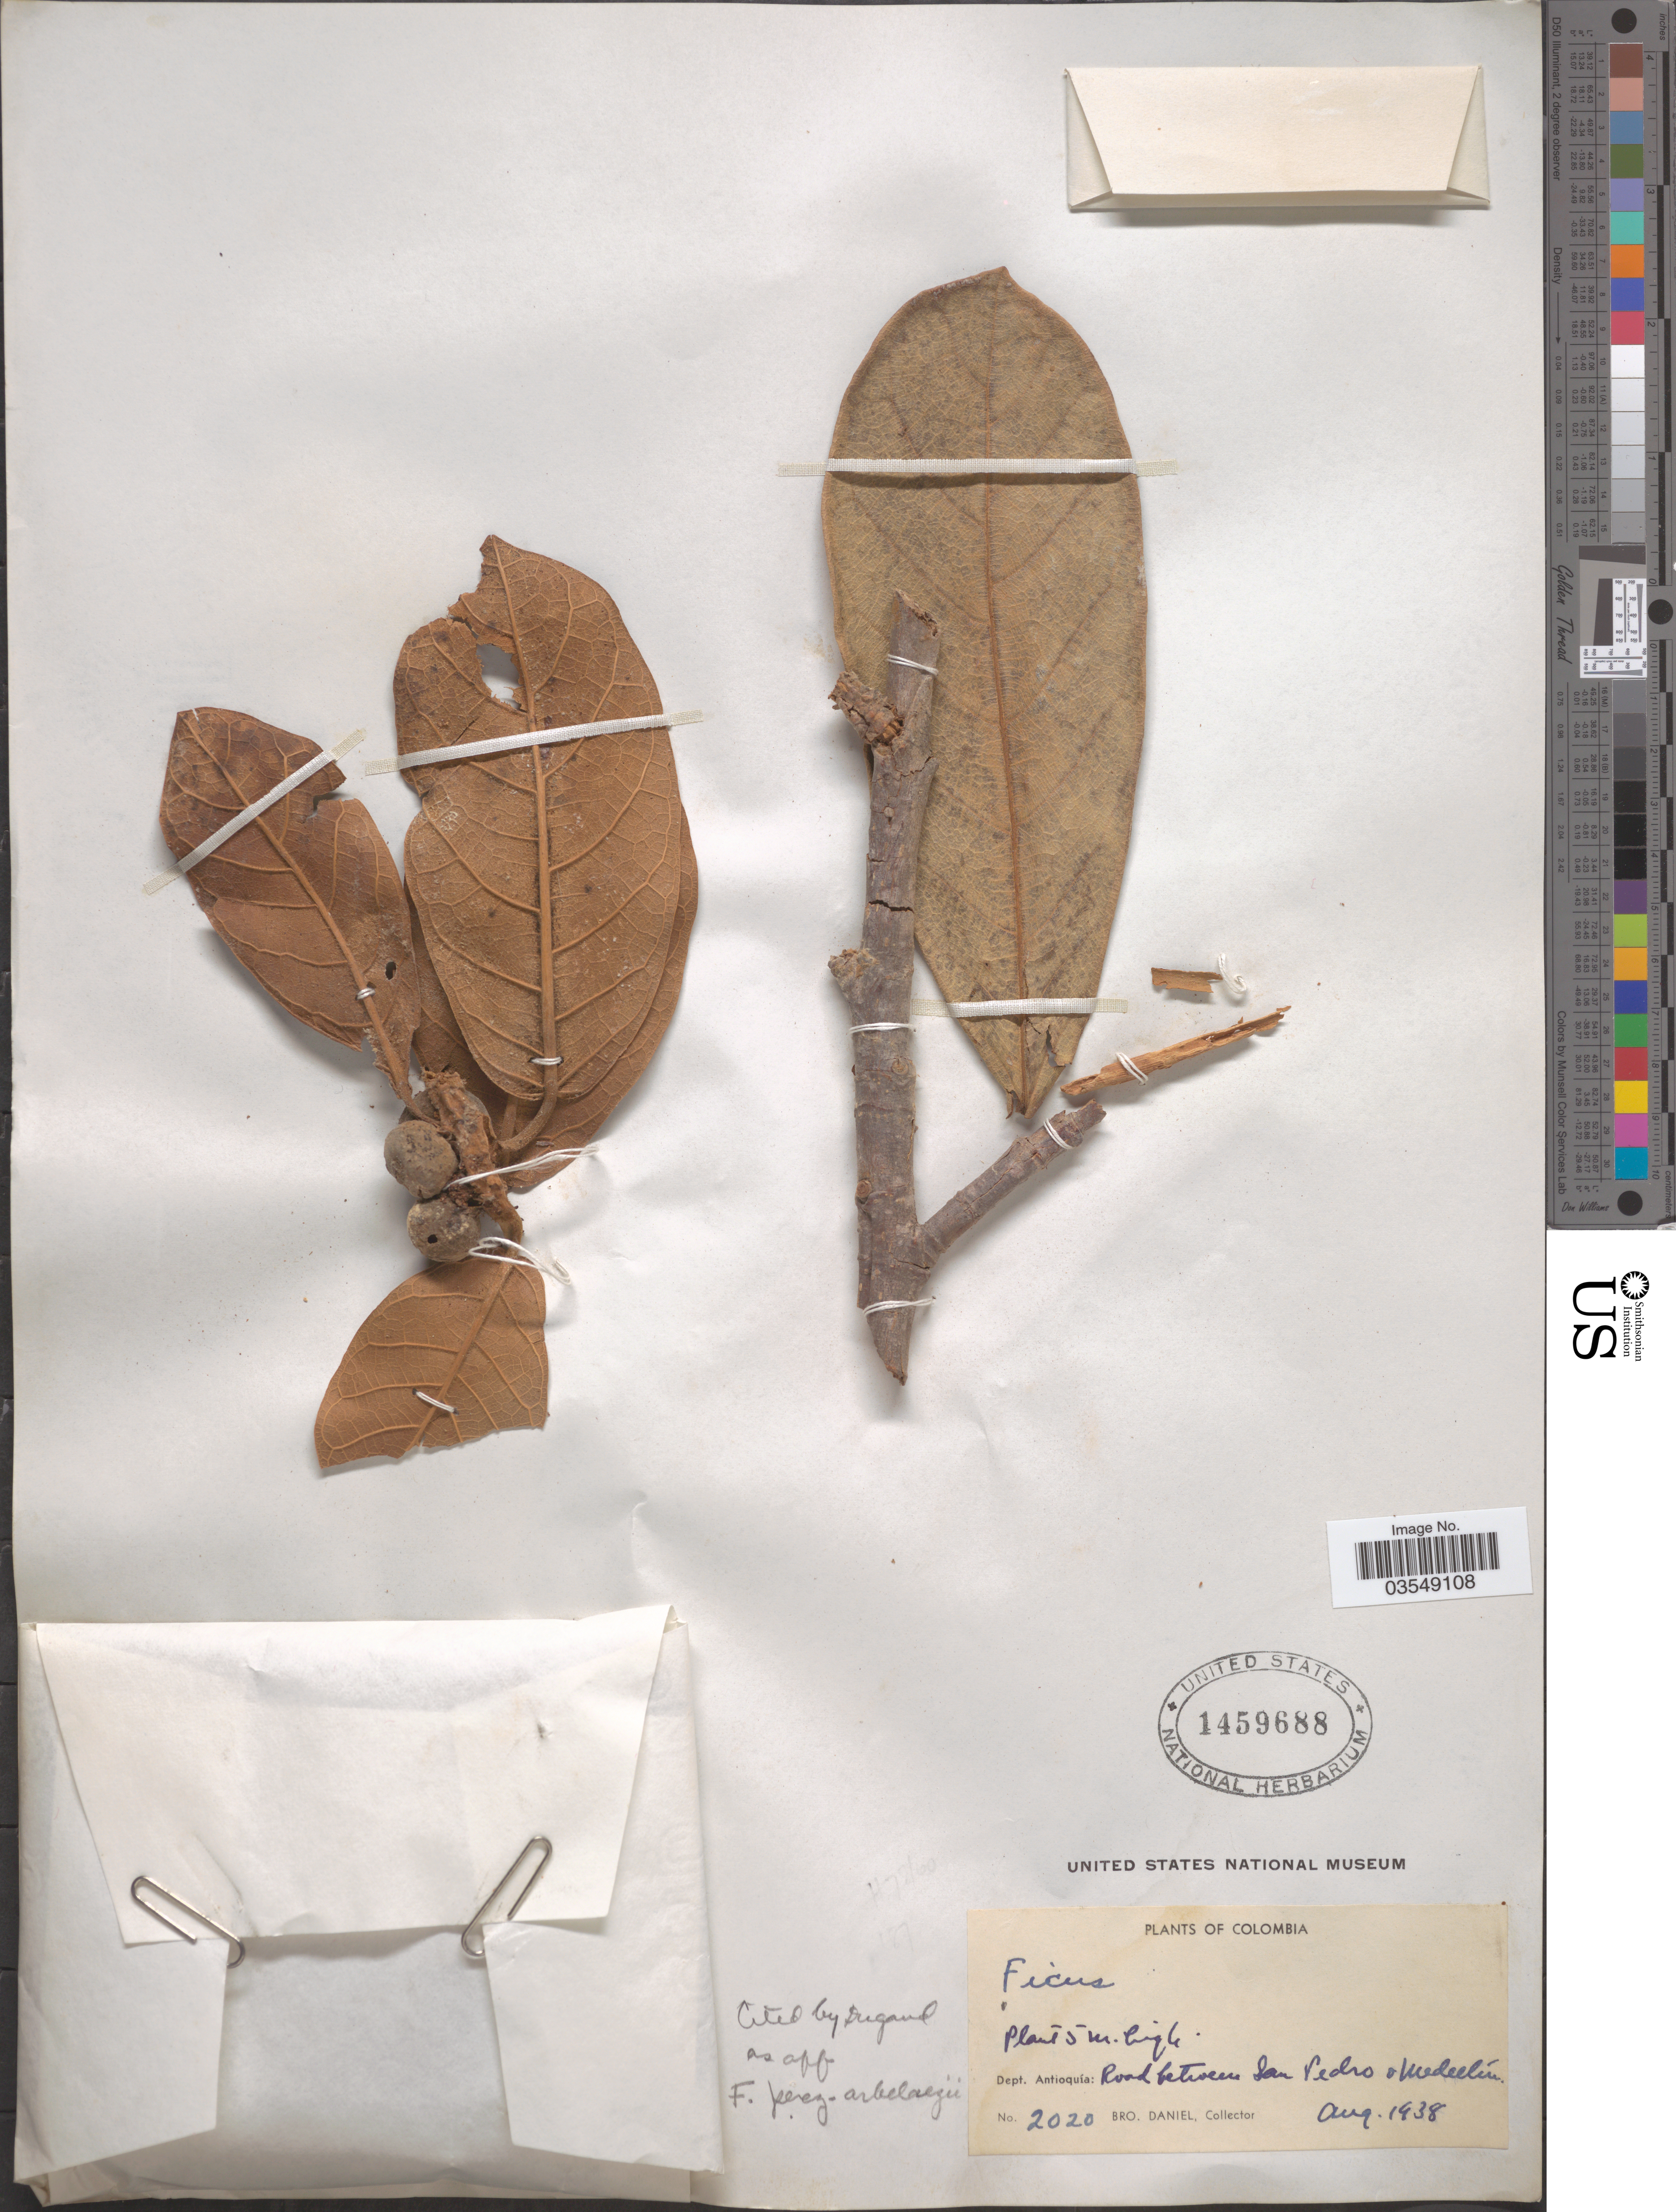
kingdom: Plantae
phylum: Tracheophyta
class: Magnoliopsida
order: Rosales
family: Moraceae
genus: Ficus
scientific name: Ficus perez-arbelaezii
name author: Dugand G.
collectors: Bro. Daniel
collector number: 2020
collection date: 1938-08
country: Colombia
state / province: Antioquia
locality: Dept. Antioquía: Road between San Pedro & Medellín.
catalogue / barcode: US 1459688